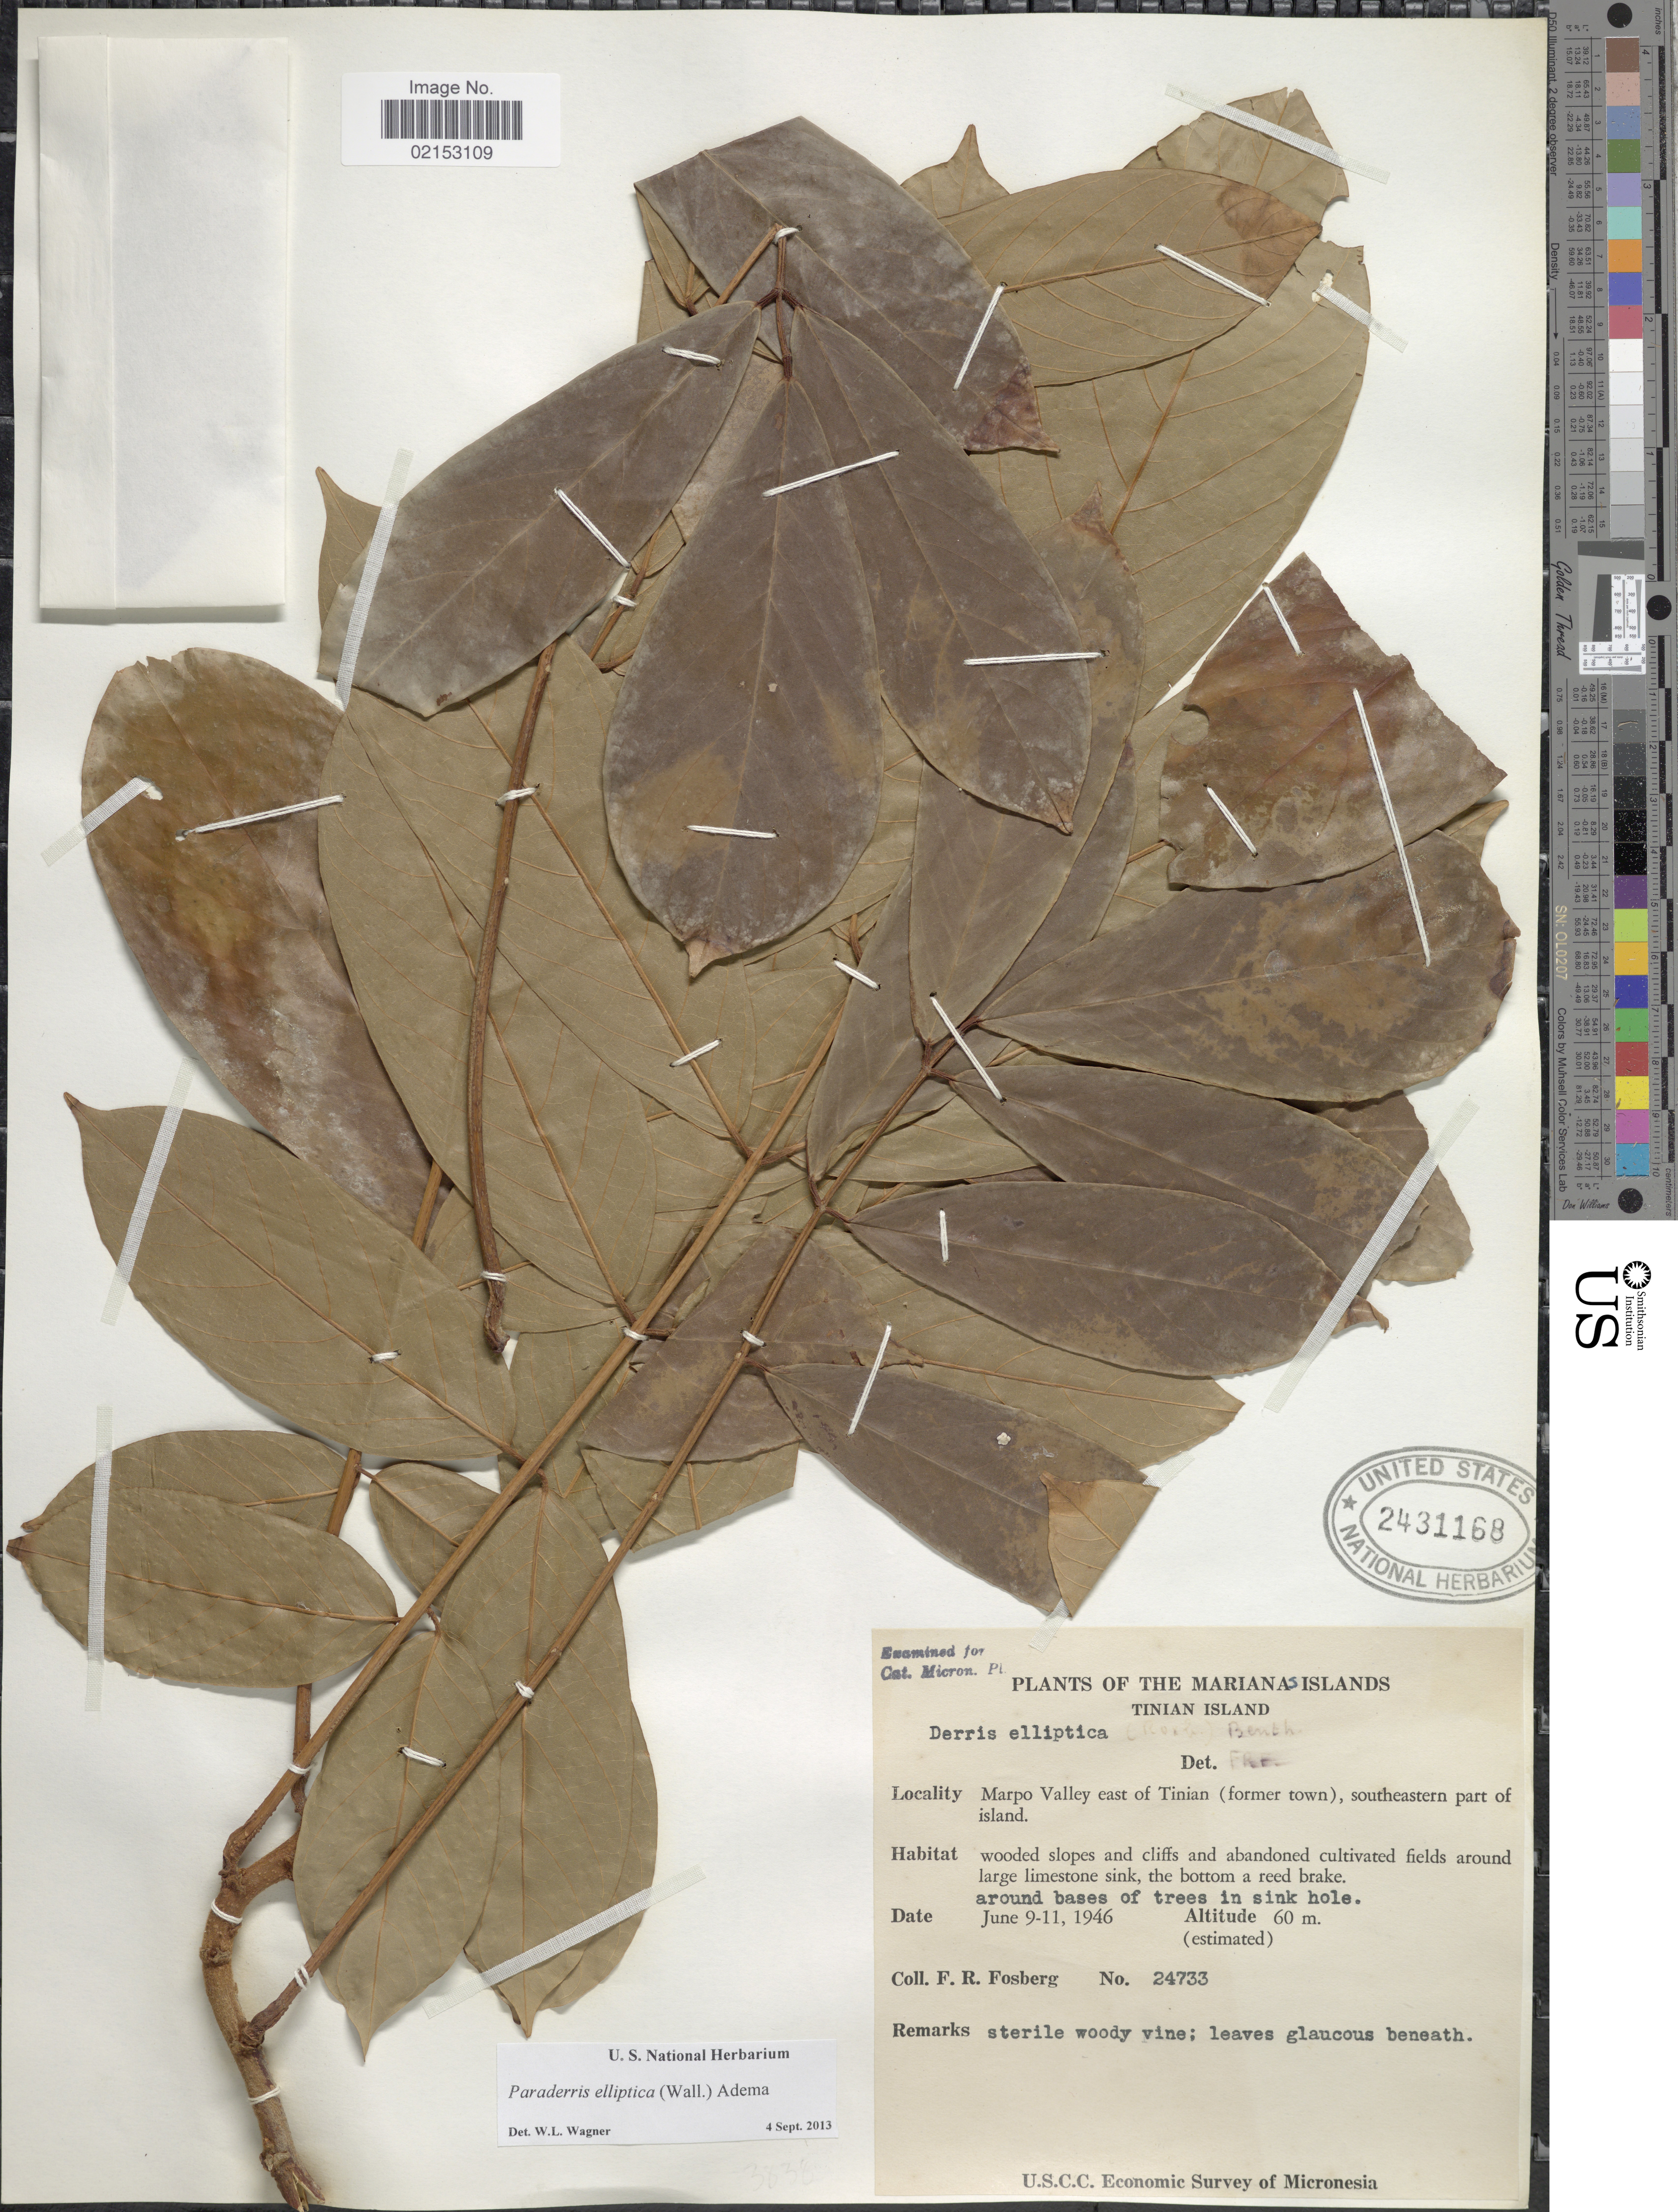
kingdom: Plantae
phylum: Tracheophyta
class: Magnoliopsida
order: Fabales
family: Fabaceae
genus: Derris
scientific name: Derris elliptica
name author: (Wall.) Benth.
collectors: F. R. Fosberg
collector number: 24733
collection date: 1946-06-09/1946-06-11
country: Northern Mariana Islands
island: Tinian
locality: Tinian Island, Marpo Valley east of Tinian (former town), southeastern part of island, wooded slopes and cliffs and abandoned cultivated fields.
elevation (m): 60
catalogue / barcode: US 2431168